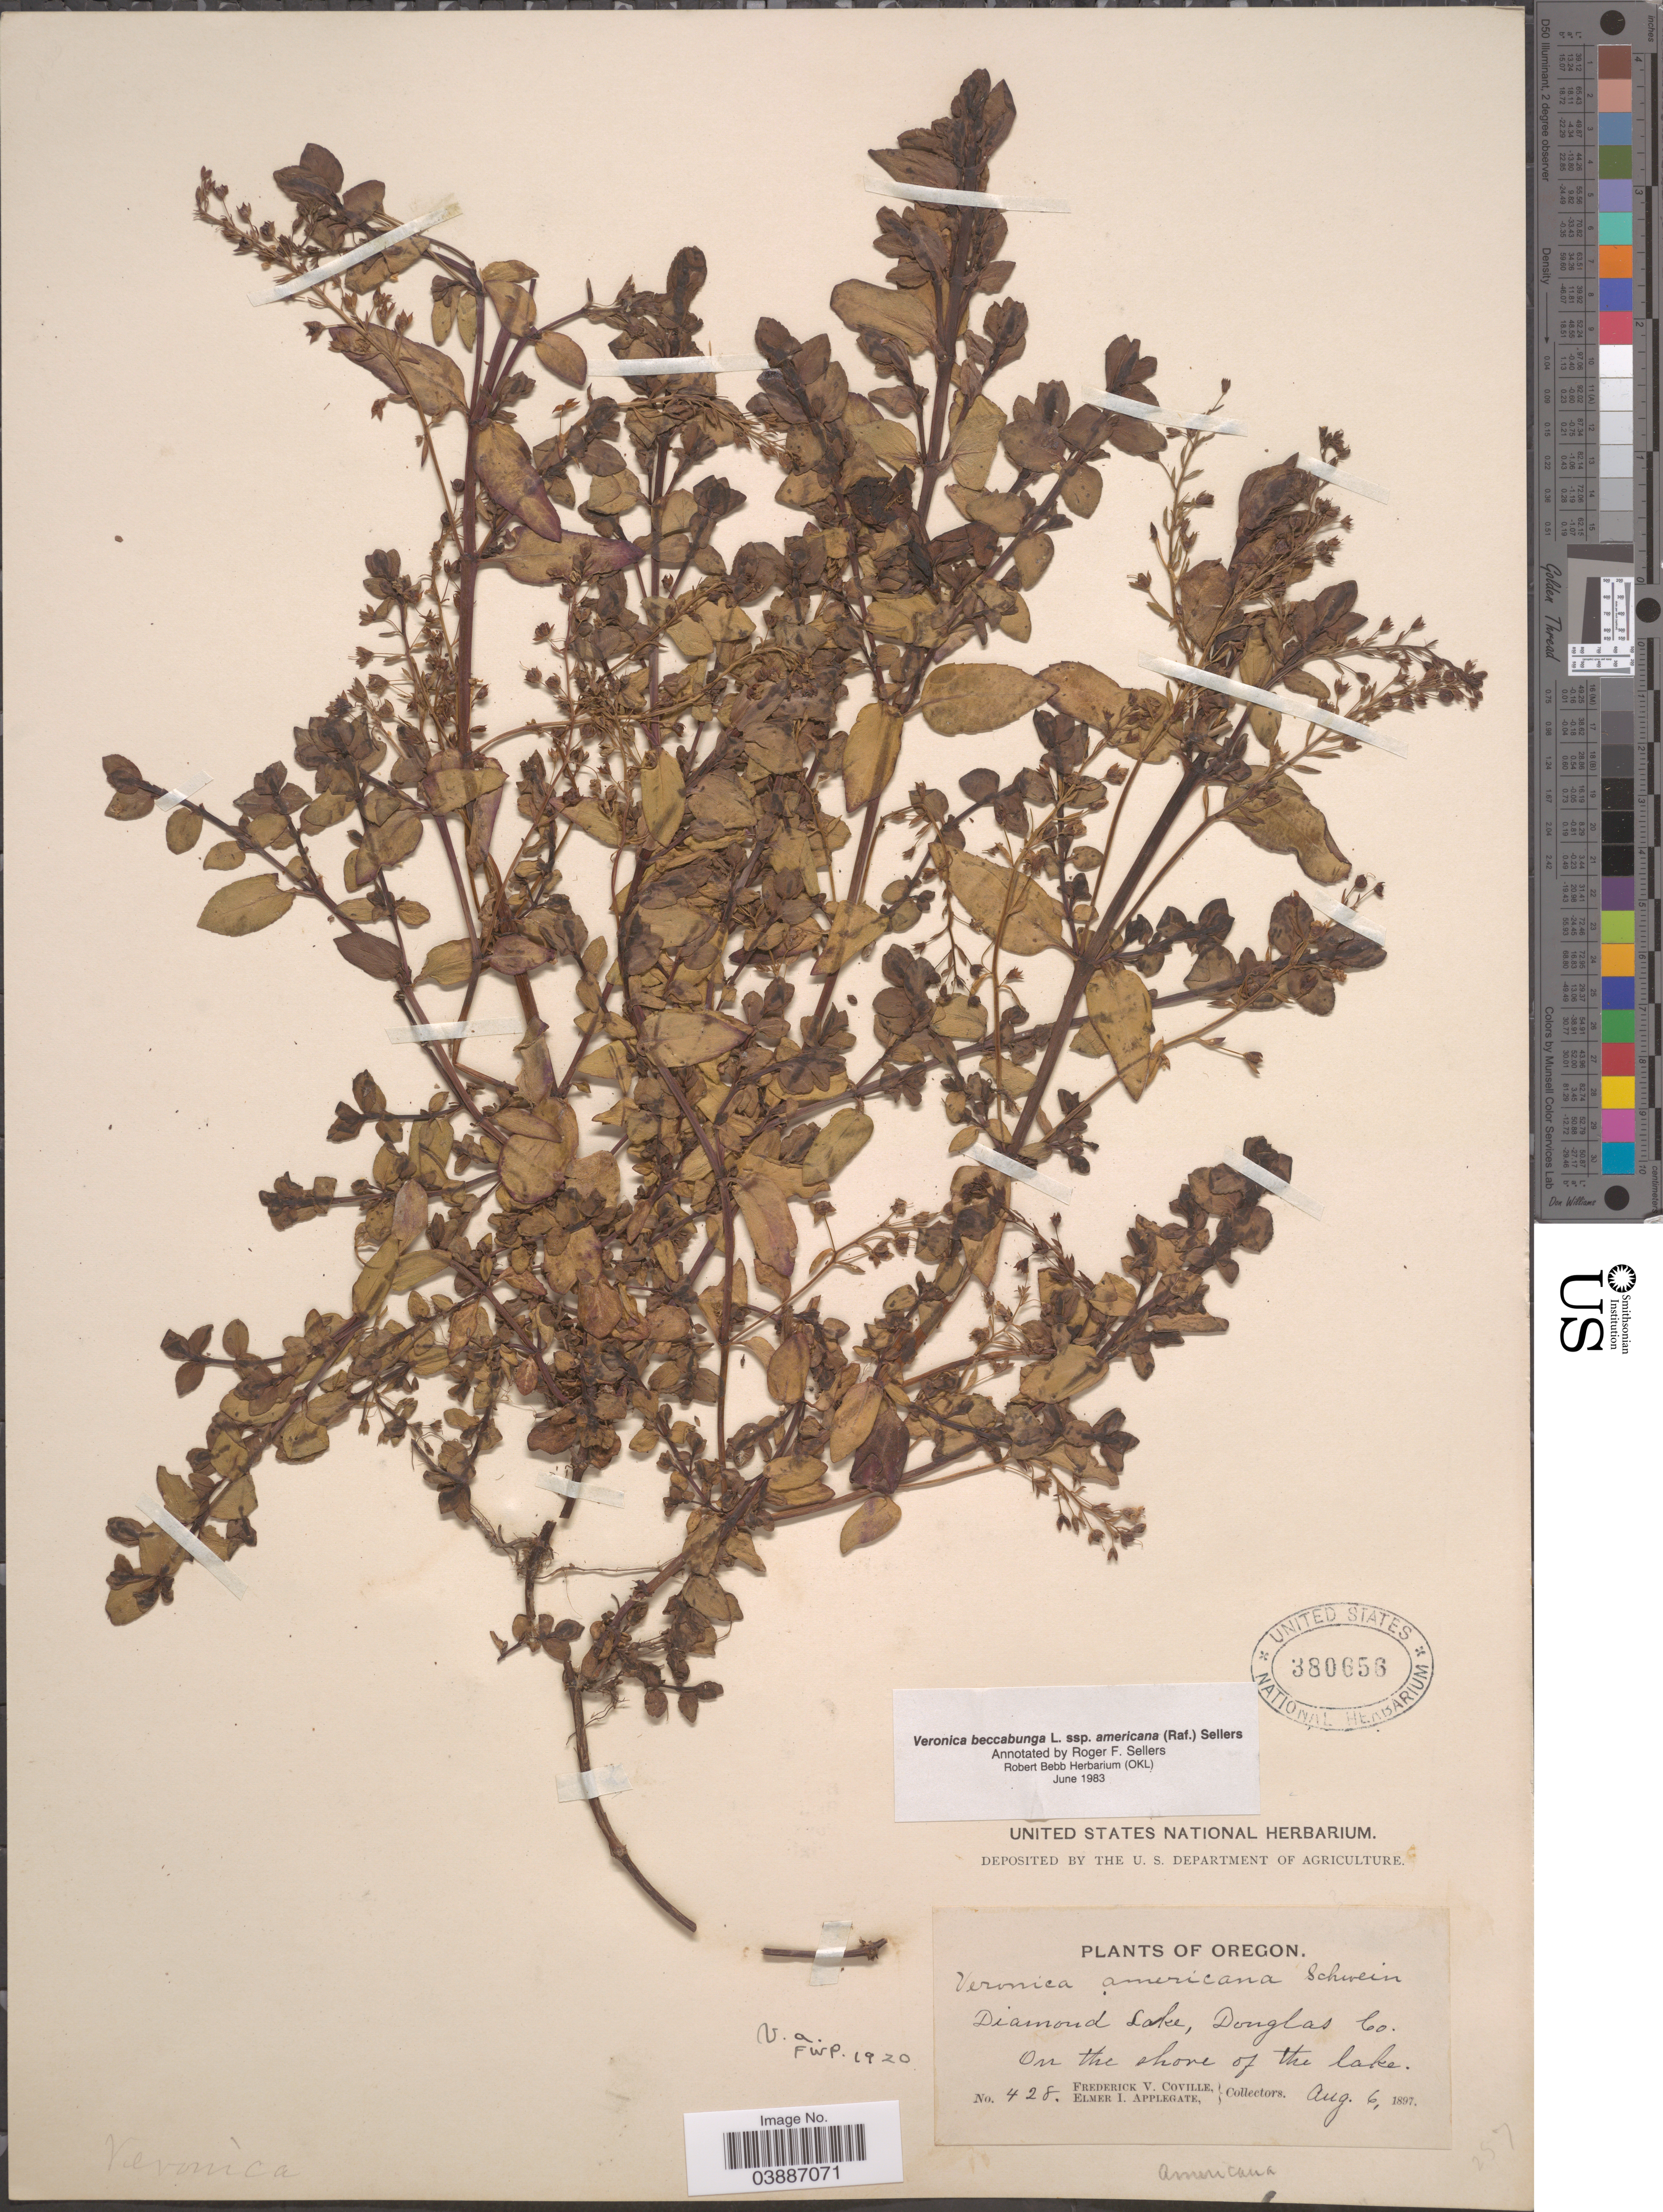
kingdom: Plantae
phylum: Tracheophyta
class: Magnoliopsida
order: Lamiales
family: Plantaginaceae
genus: Veronica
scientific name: Veronica beccabunga subsp. americana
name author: Raf.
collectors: F. V. Coville & E. I. Applegate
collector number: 428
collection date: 1897-08-06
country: United States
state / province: Oregon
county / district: Douglas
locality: Diamond Lake, Douglas Co. On the shore of the lake.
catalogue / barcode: US 380656